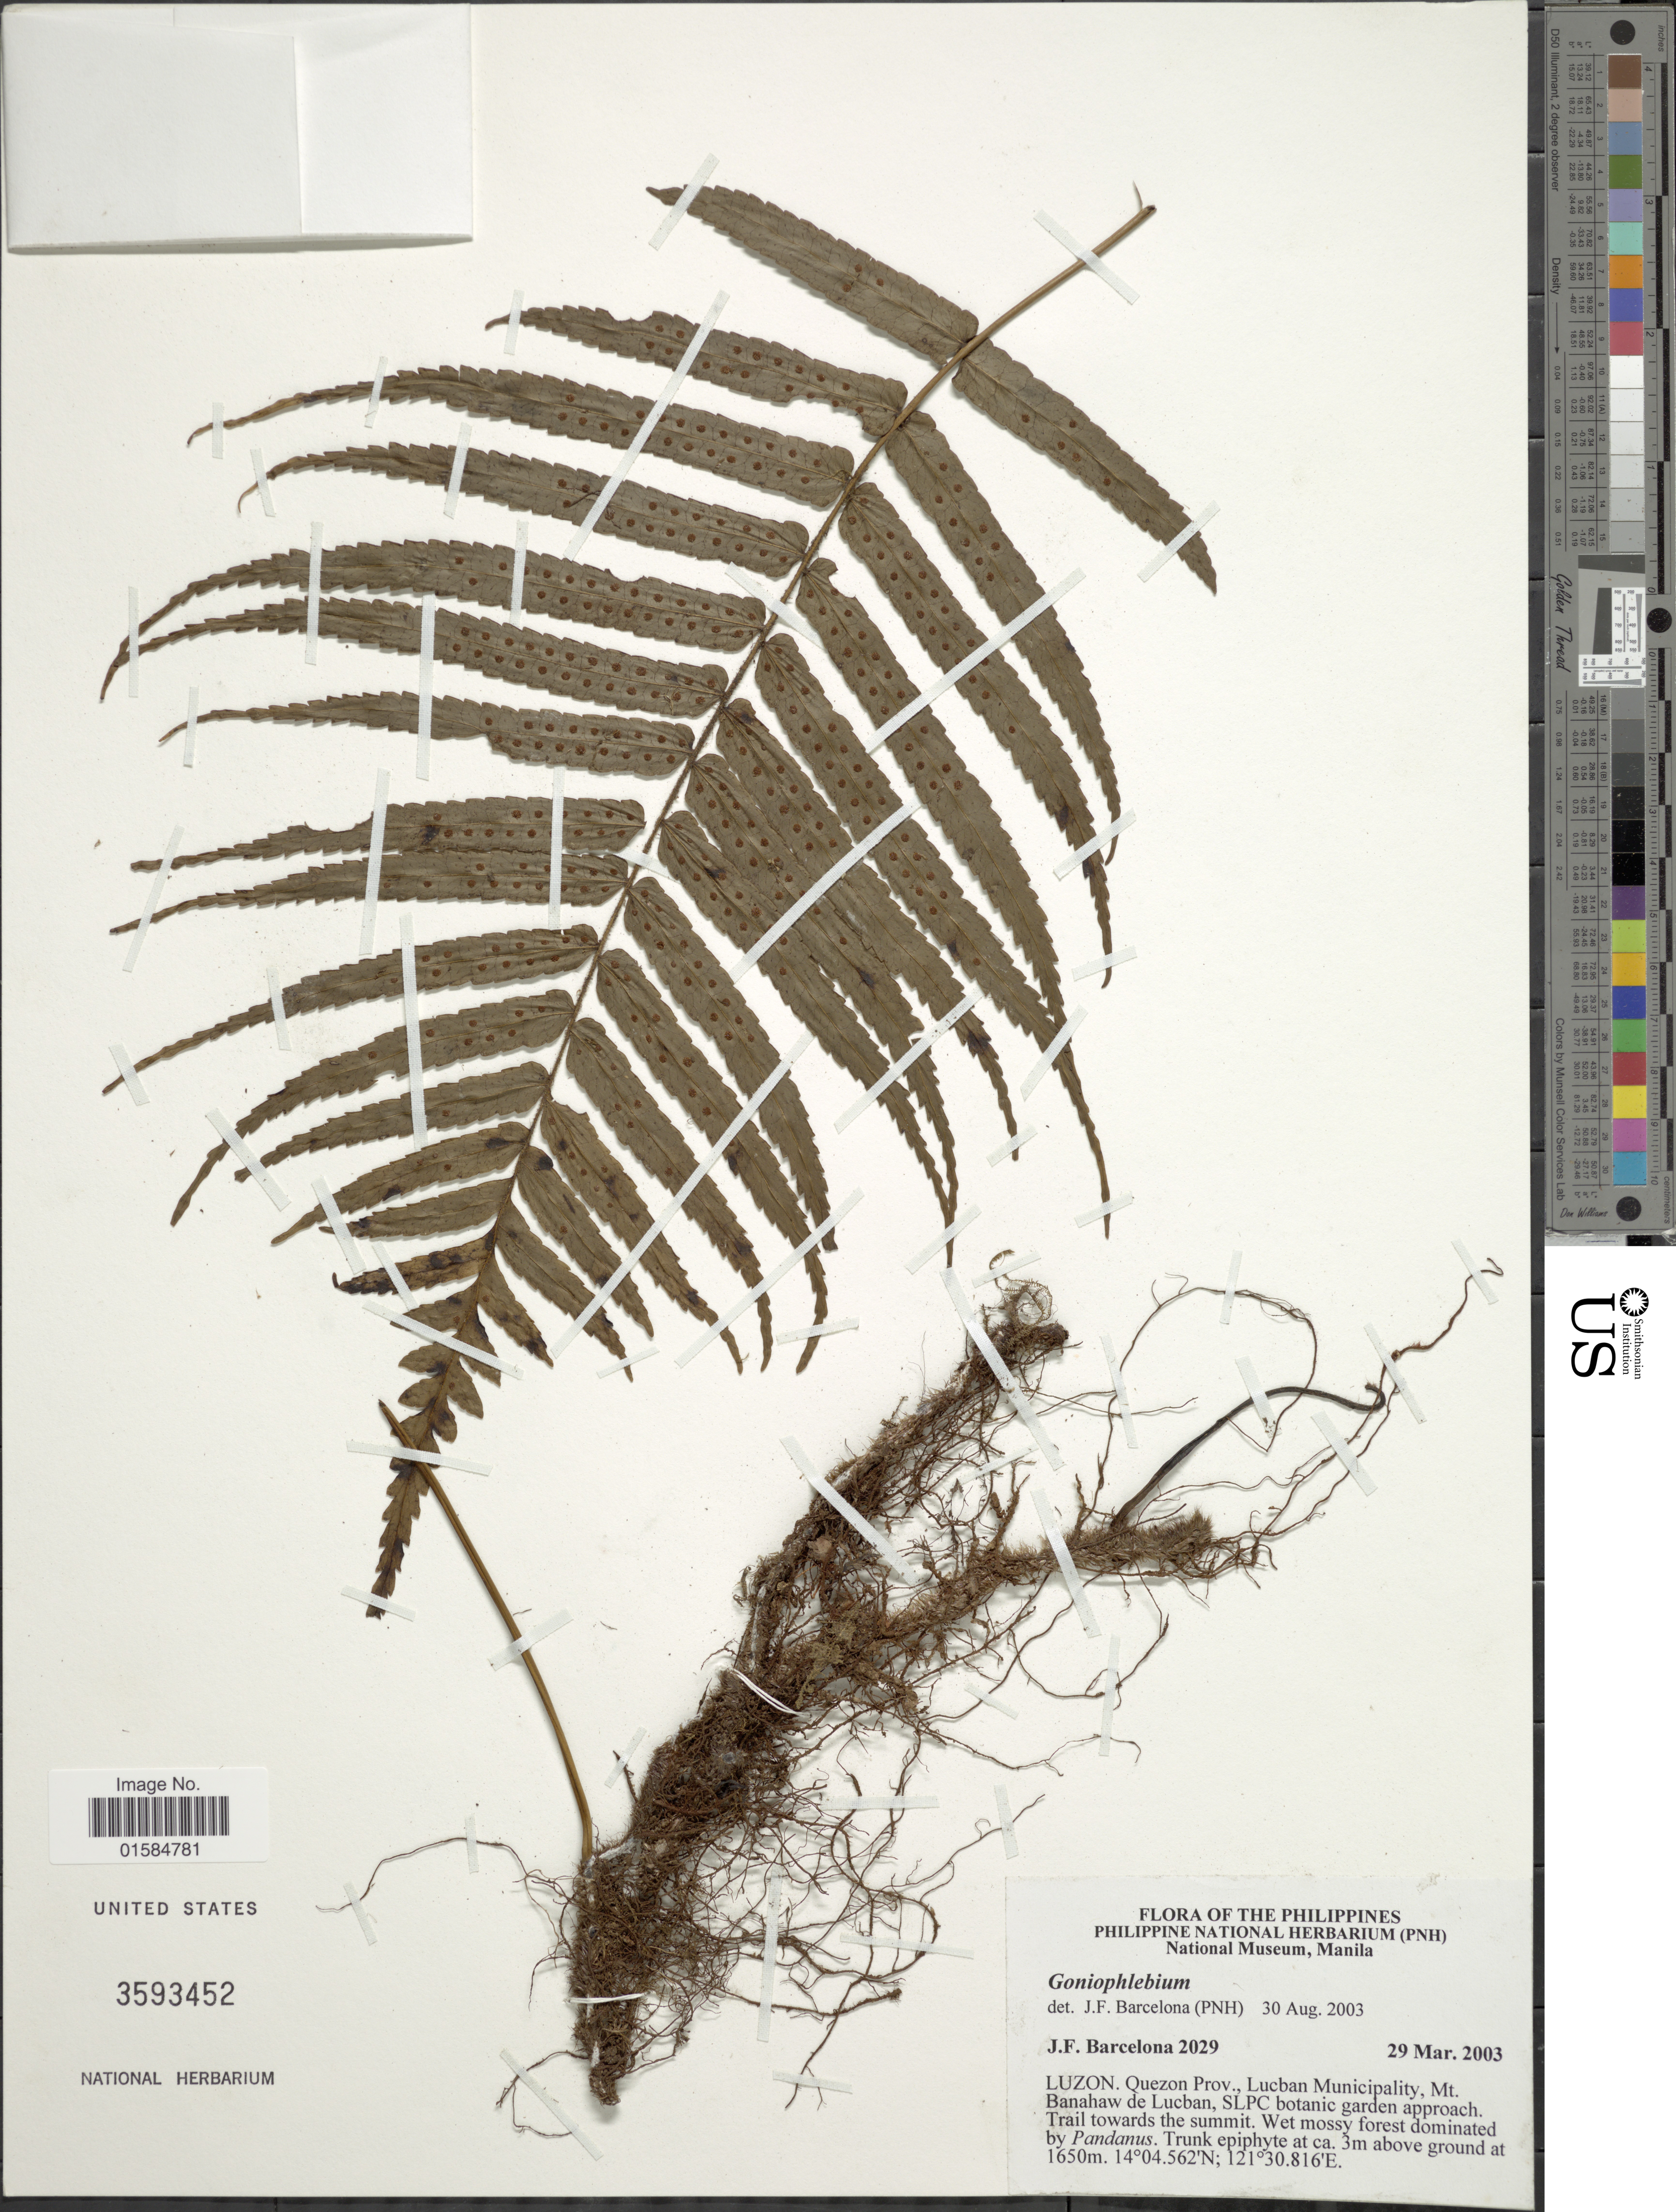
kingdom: Plantae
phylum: Tracheophyta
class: Polypodiopsida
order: Polypodiales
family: Polypodiaceae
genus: Goniophlebium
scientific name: Goniophlebium mengtzeense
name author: (Christ) Rödl-Linder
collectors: J. F. Barcelona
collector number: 2029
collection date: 2003-03-29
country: Philippines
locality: Luzon, Quezon Prov., Lucban Municipality, Mt. Banahaw de Lucban, SLPC botanic garden approach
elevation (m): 1650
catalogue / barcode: US 3593452